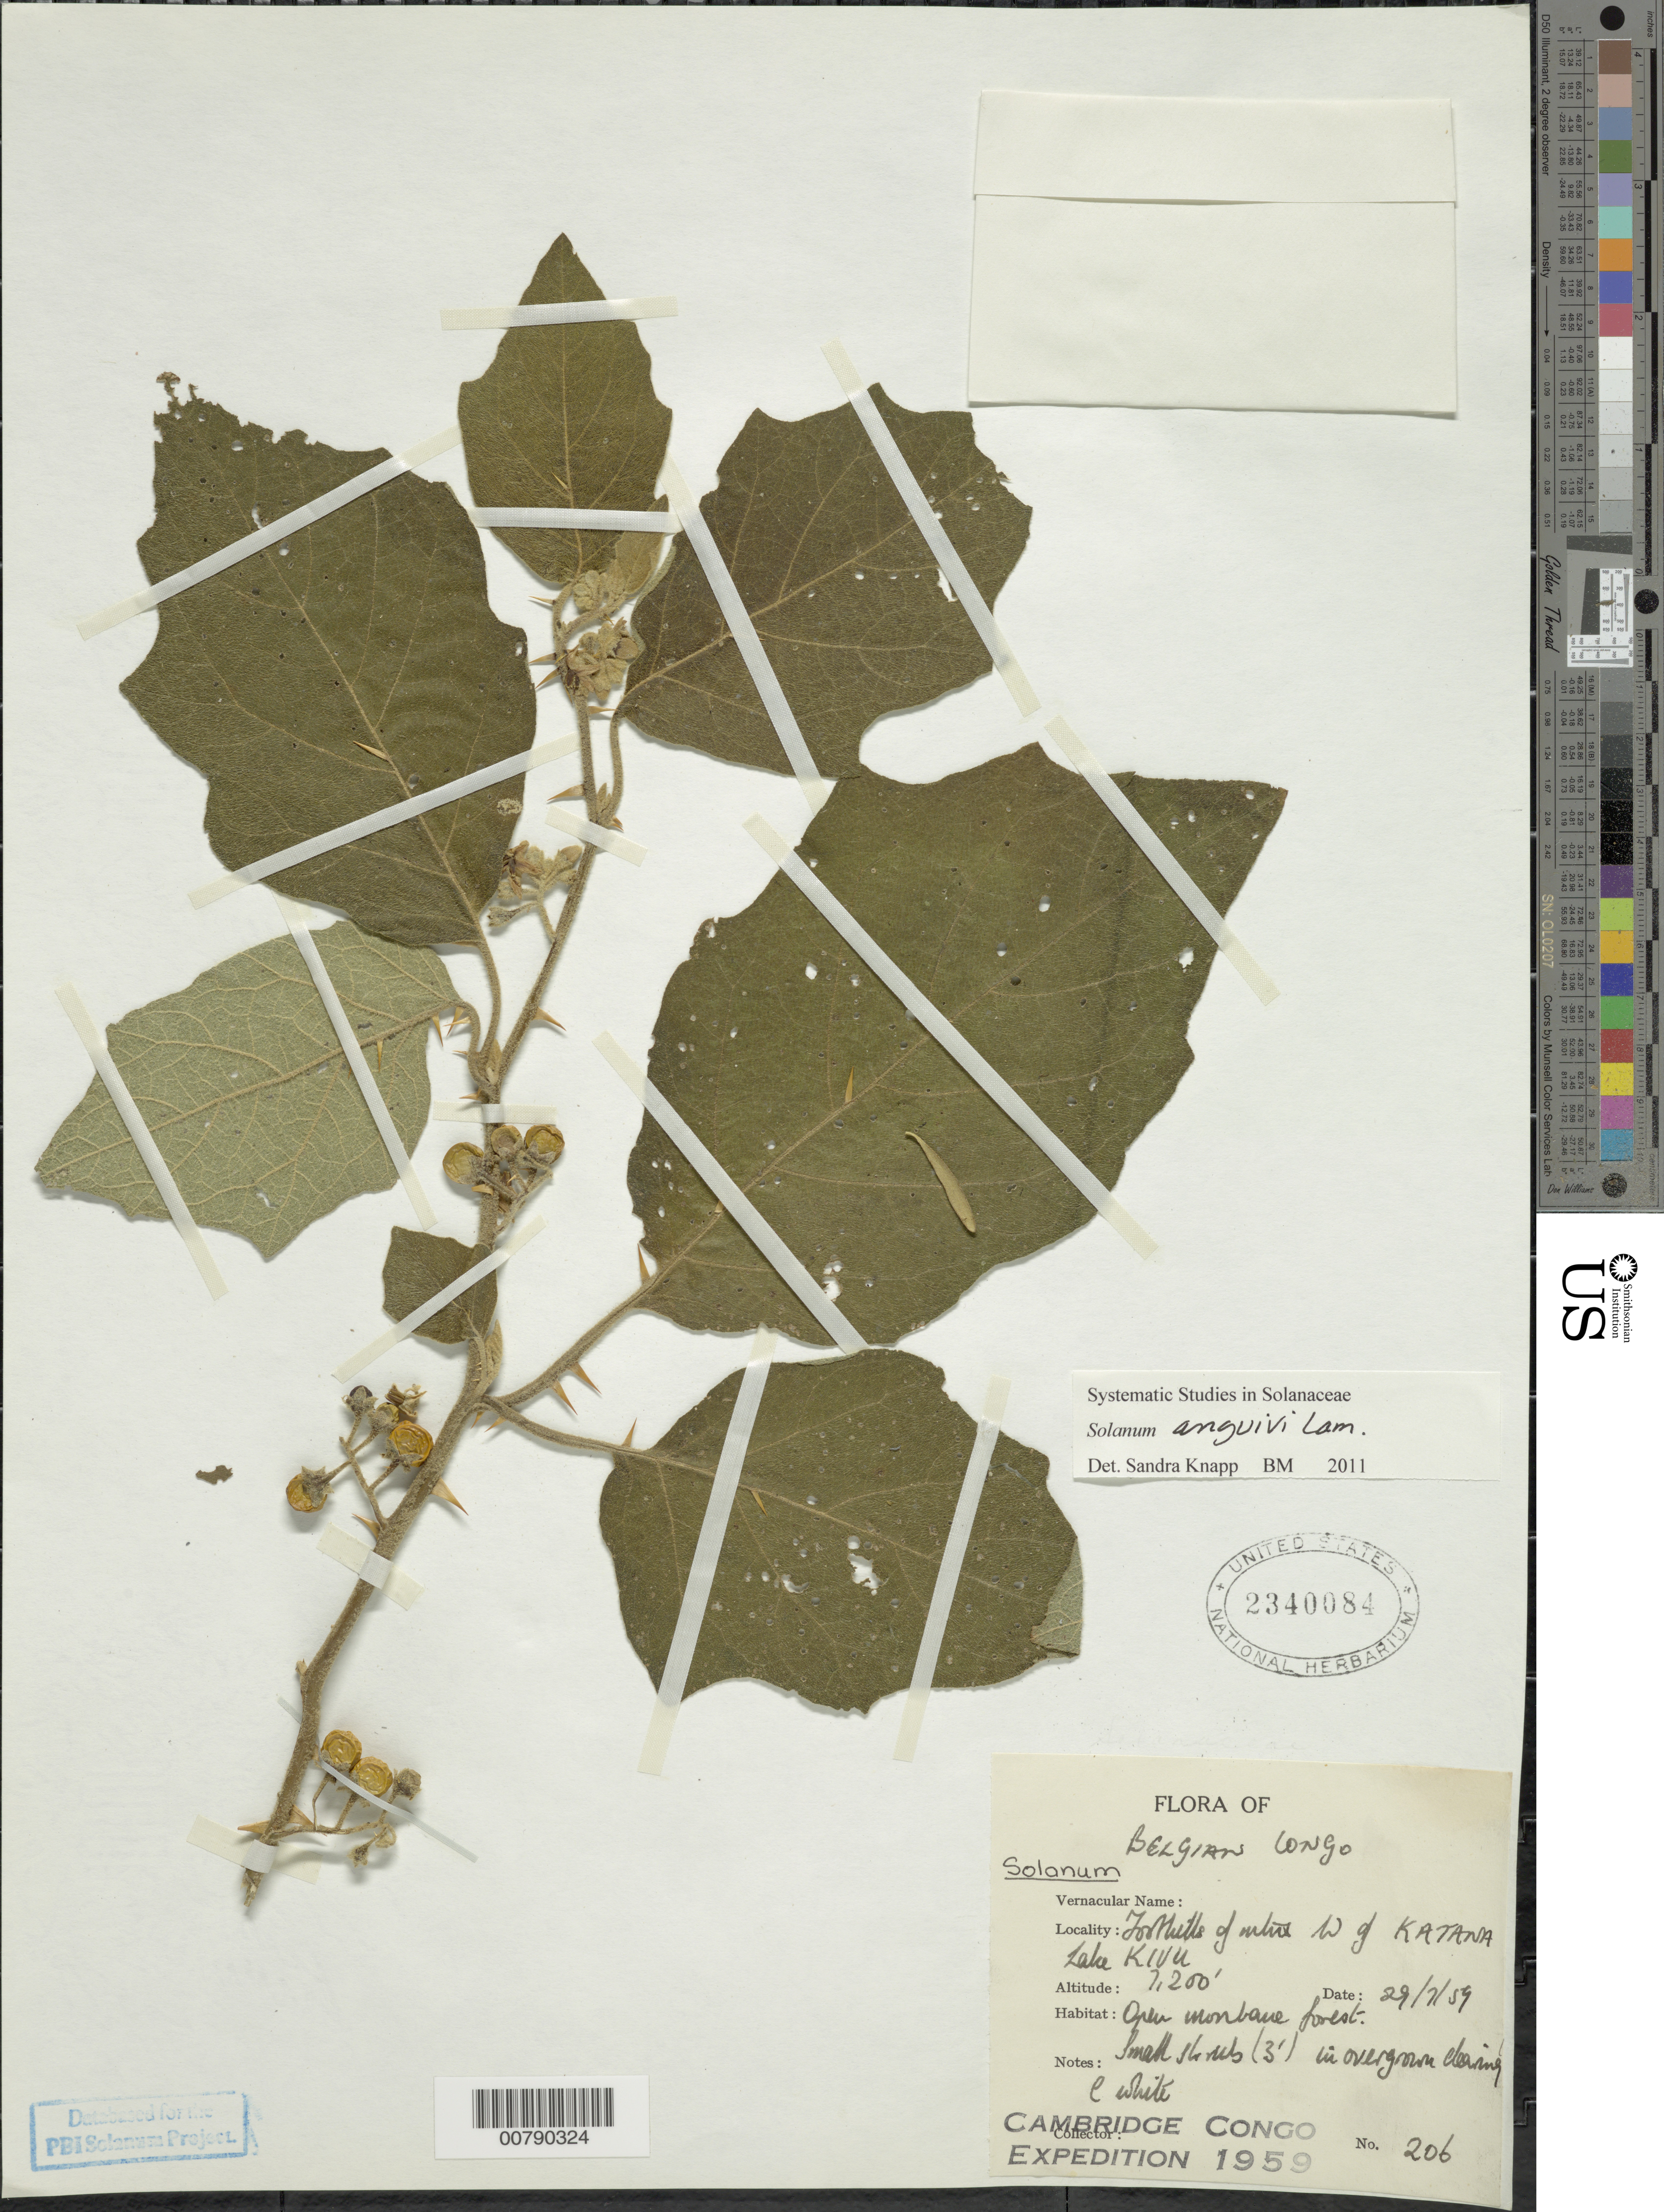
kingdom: Plantae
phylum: Tracheophyta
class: Magnoliopsida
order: Solanales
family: Solanaceae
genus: Solanum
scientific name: Solanum anguivi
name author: Lam.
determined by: Vorontsova, M. S.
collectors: ex Cambridge Congo exped.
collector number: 206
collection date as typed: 29 Jul 1959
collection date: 1959-07-29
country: Congo, Democratic Republic of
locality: foothills of mtns W of Katana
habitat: open montane forest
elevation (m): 2195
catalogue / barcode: US 2340084